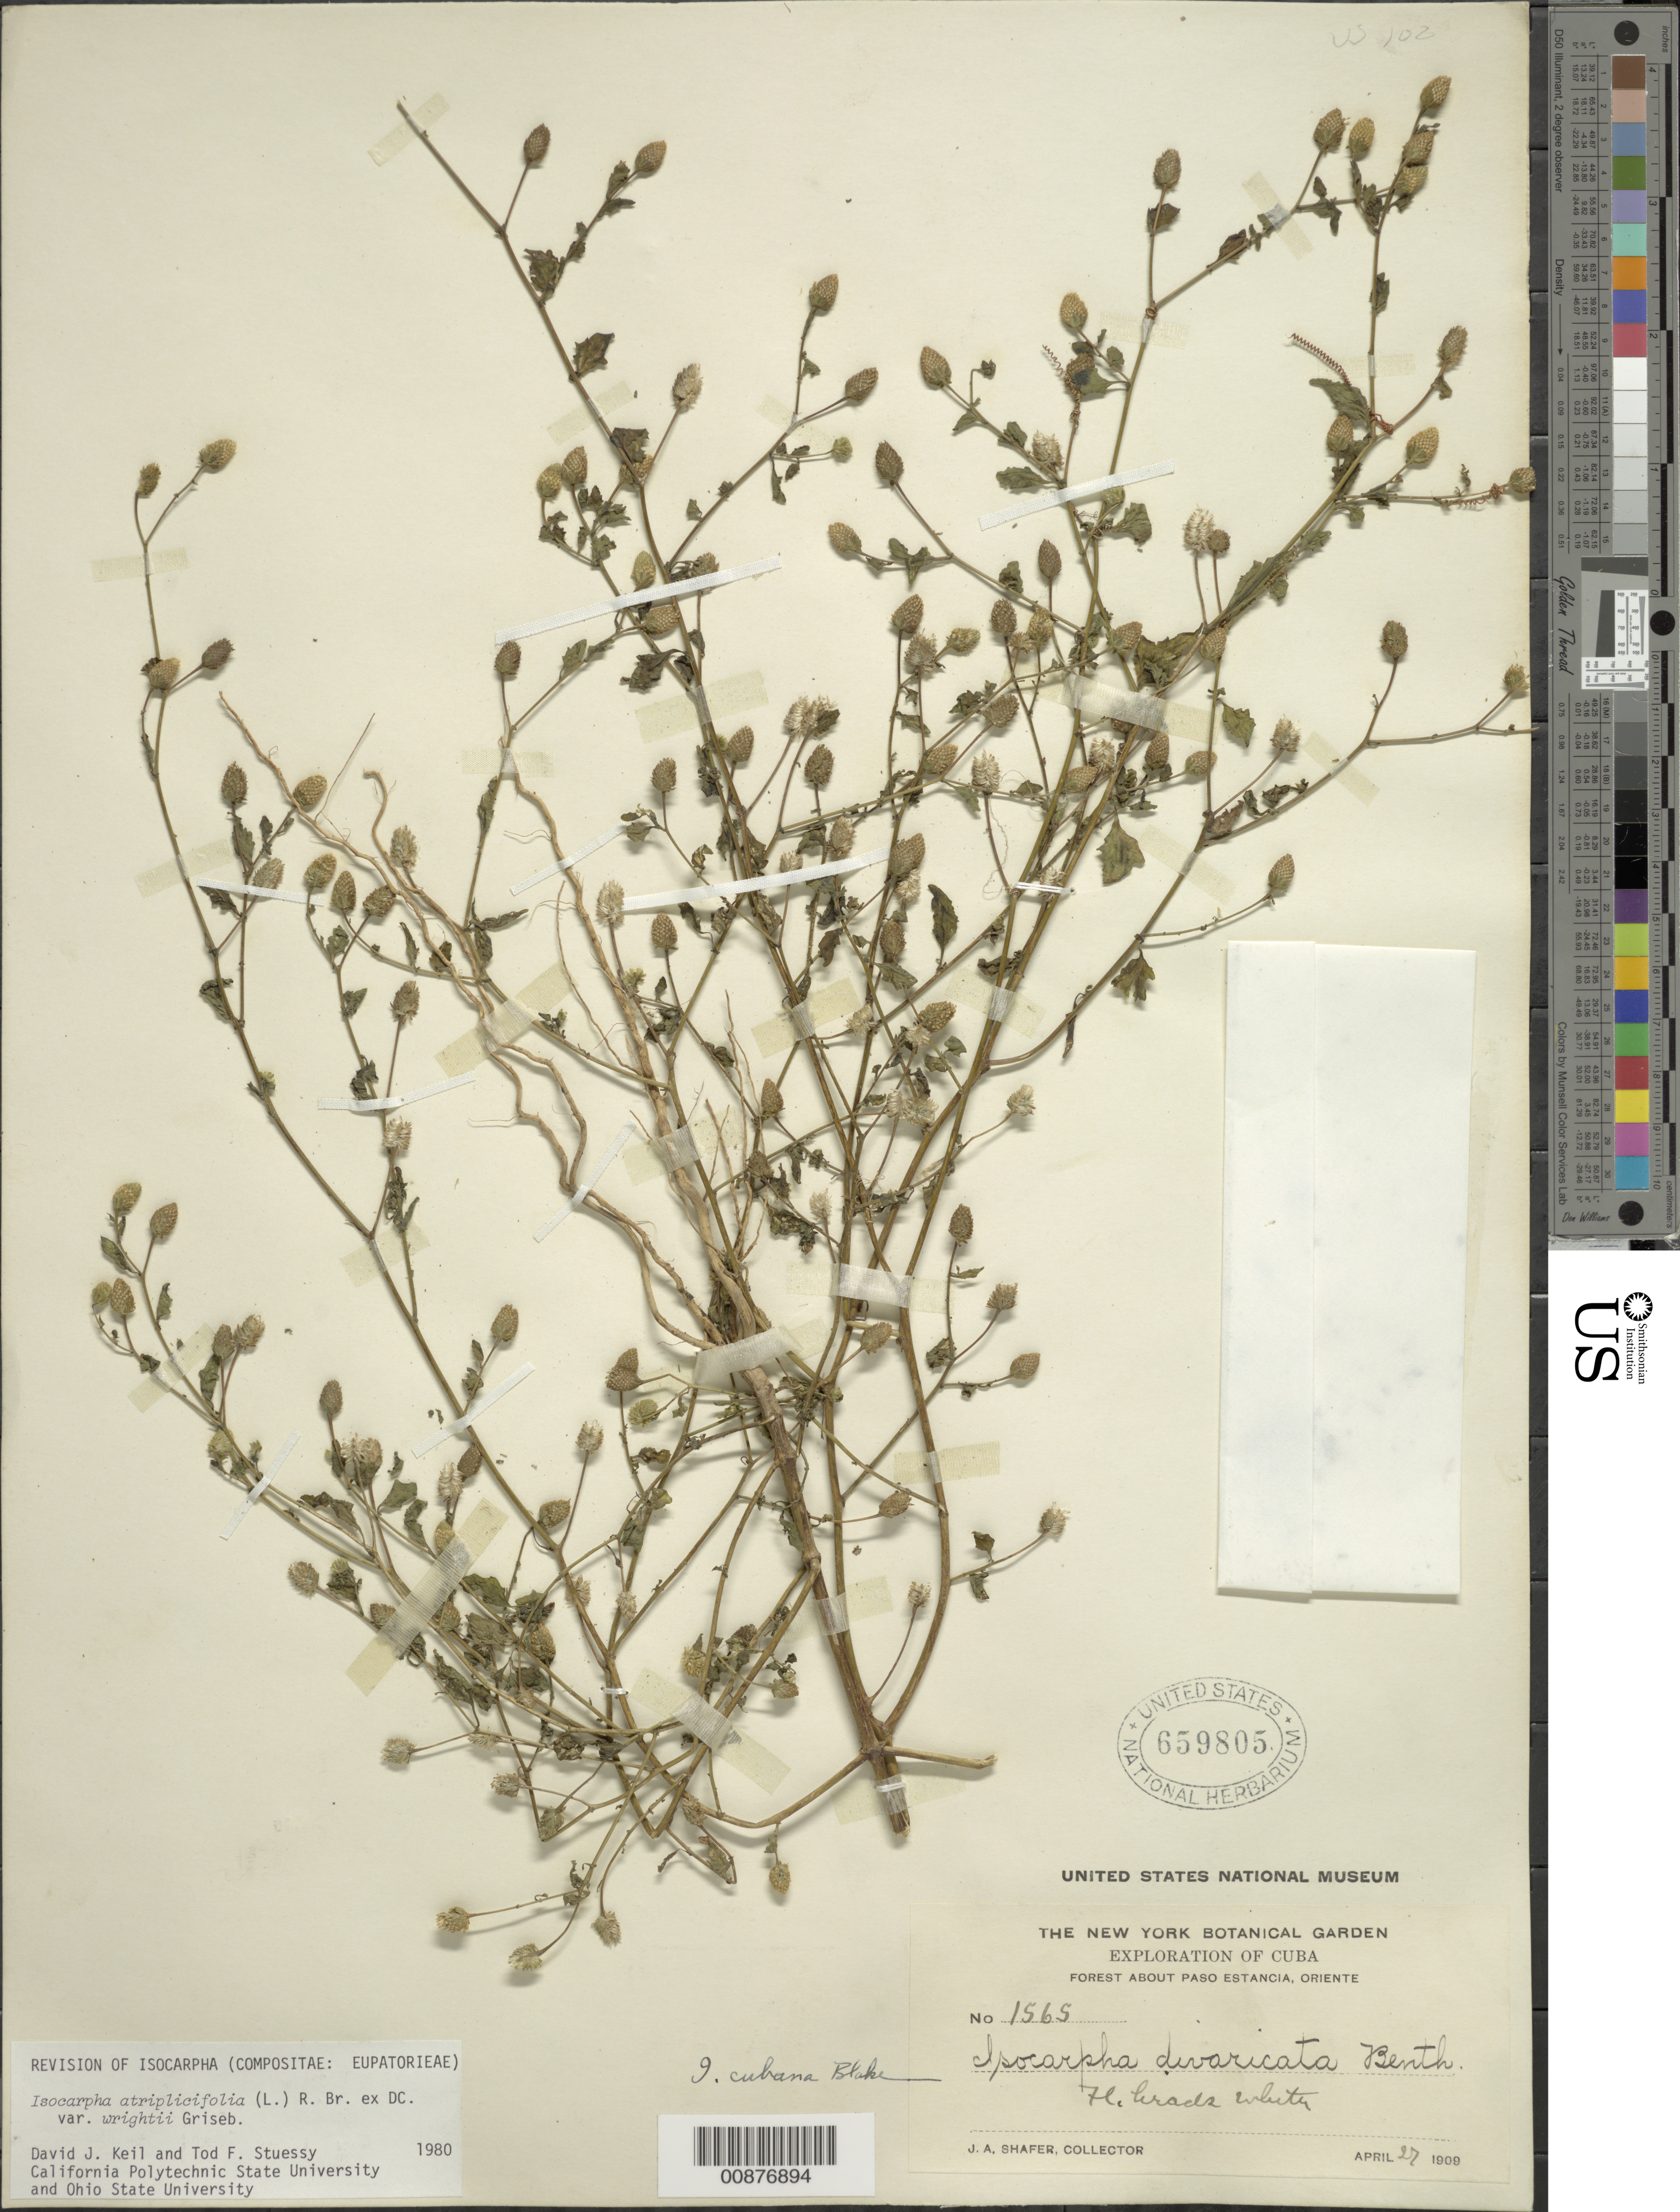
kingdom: Plantae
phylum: Tracheophyta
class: Magnoliopsida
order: Asterales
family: Asteraceae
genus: Isocarpha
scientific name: Isocarpha cubana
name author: S.F. Blake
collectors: J. A. Shafer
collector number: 1565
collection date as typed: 27 Apr 1909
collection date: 1909-04-27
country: Cuba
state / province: Oriente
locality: Forest about Paso Estancia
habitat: Forest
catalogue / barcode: US 659805